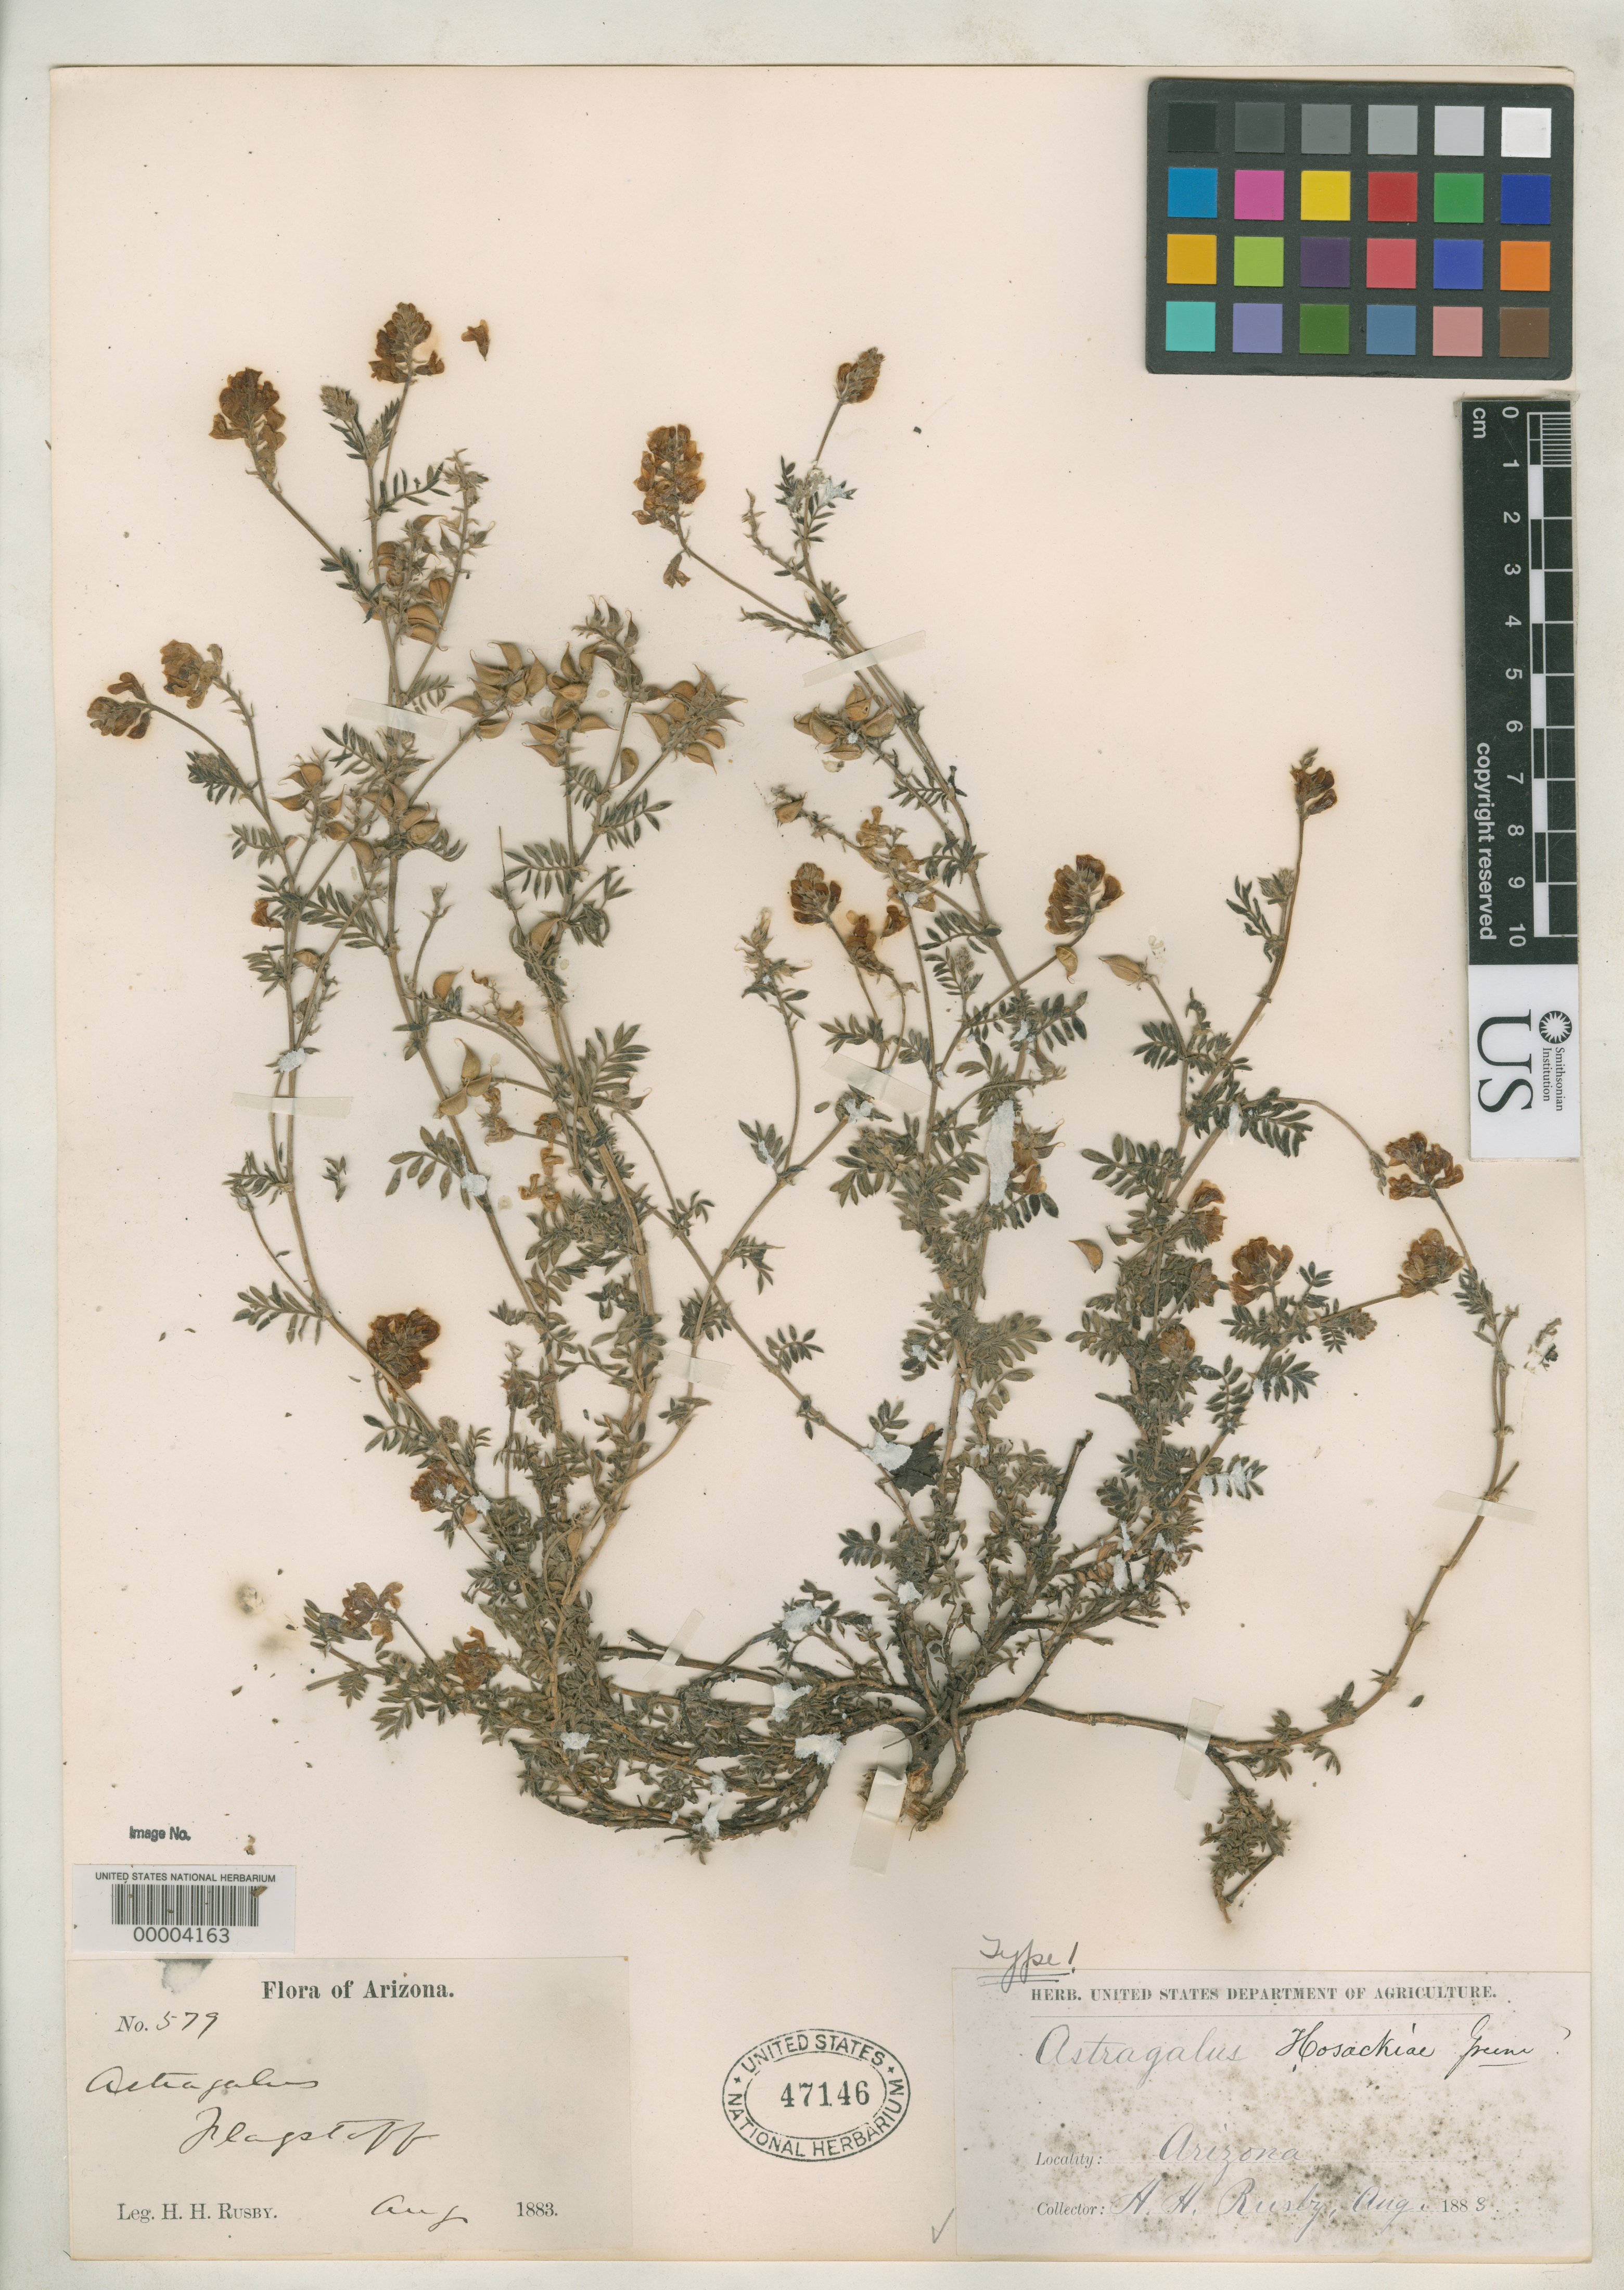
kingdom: Plantae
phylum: Tracheophyta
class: Magnoliopsida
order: Fabales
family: Fabaceae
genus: Astragalus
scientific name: Astragalus hosackiae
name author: Greene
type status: Possible Type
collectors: H. H. Rusby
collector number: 579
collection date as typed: Aug 1883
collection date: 1883-08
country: United States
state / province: Arizona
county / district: Coconino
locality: Flagstaff.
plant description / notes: Annotated "Type" in unknown hand (Thornber script?); protologue cites only collector name & year, without collection number or precise locality or date.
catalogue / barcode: US 47146